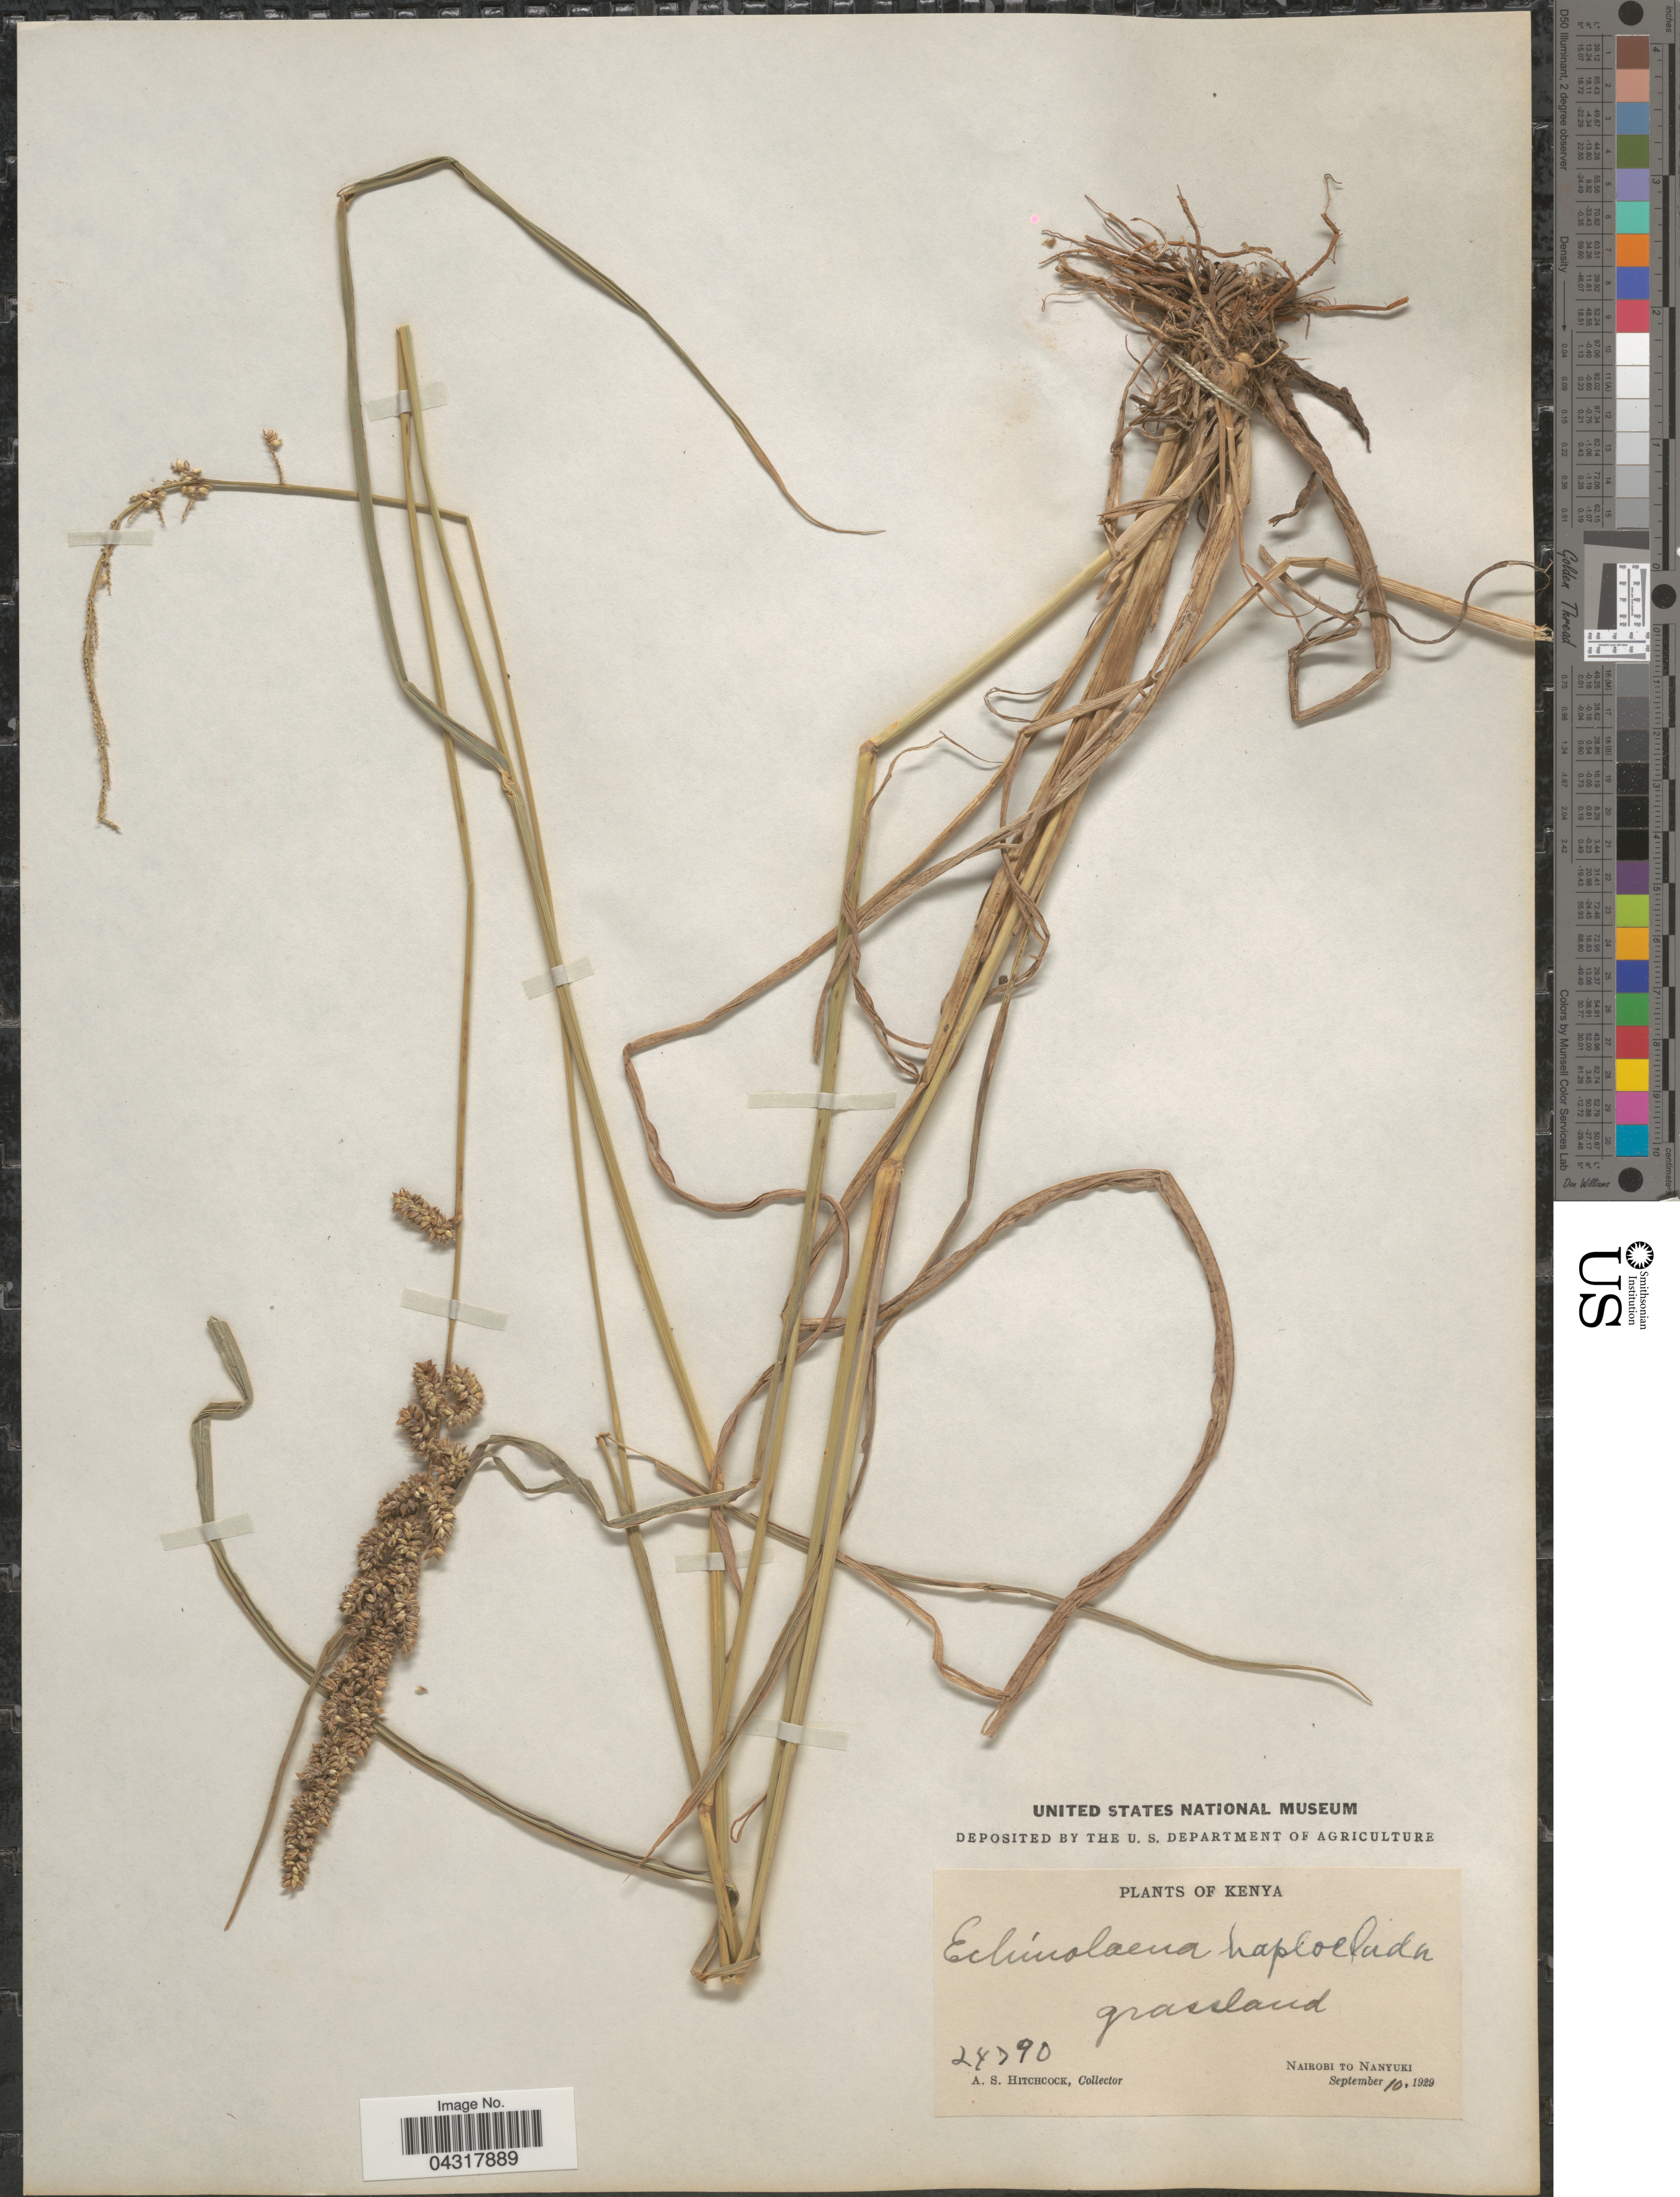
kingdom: Plantae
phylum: Tracheophyta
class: Liliopsida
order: Poales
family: Poaceae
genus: Echinochloa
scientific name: Echinochloa haploclada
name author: (Stapf) Stapf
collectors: A. S. Hitchcock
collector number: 24790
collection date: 1929-09-10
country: Kenya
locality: Grassland. Nairobi to Nanyuki.